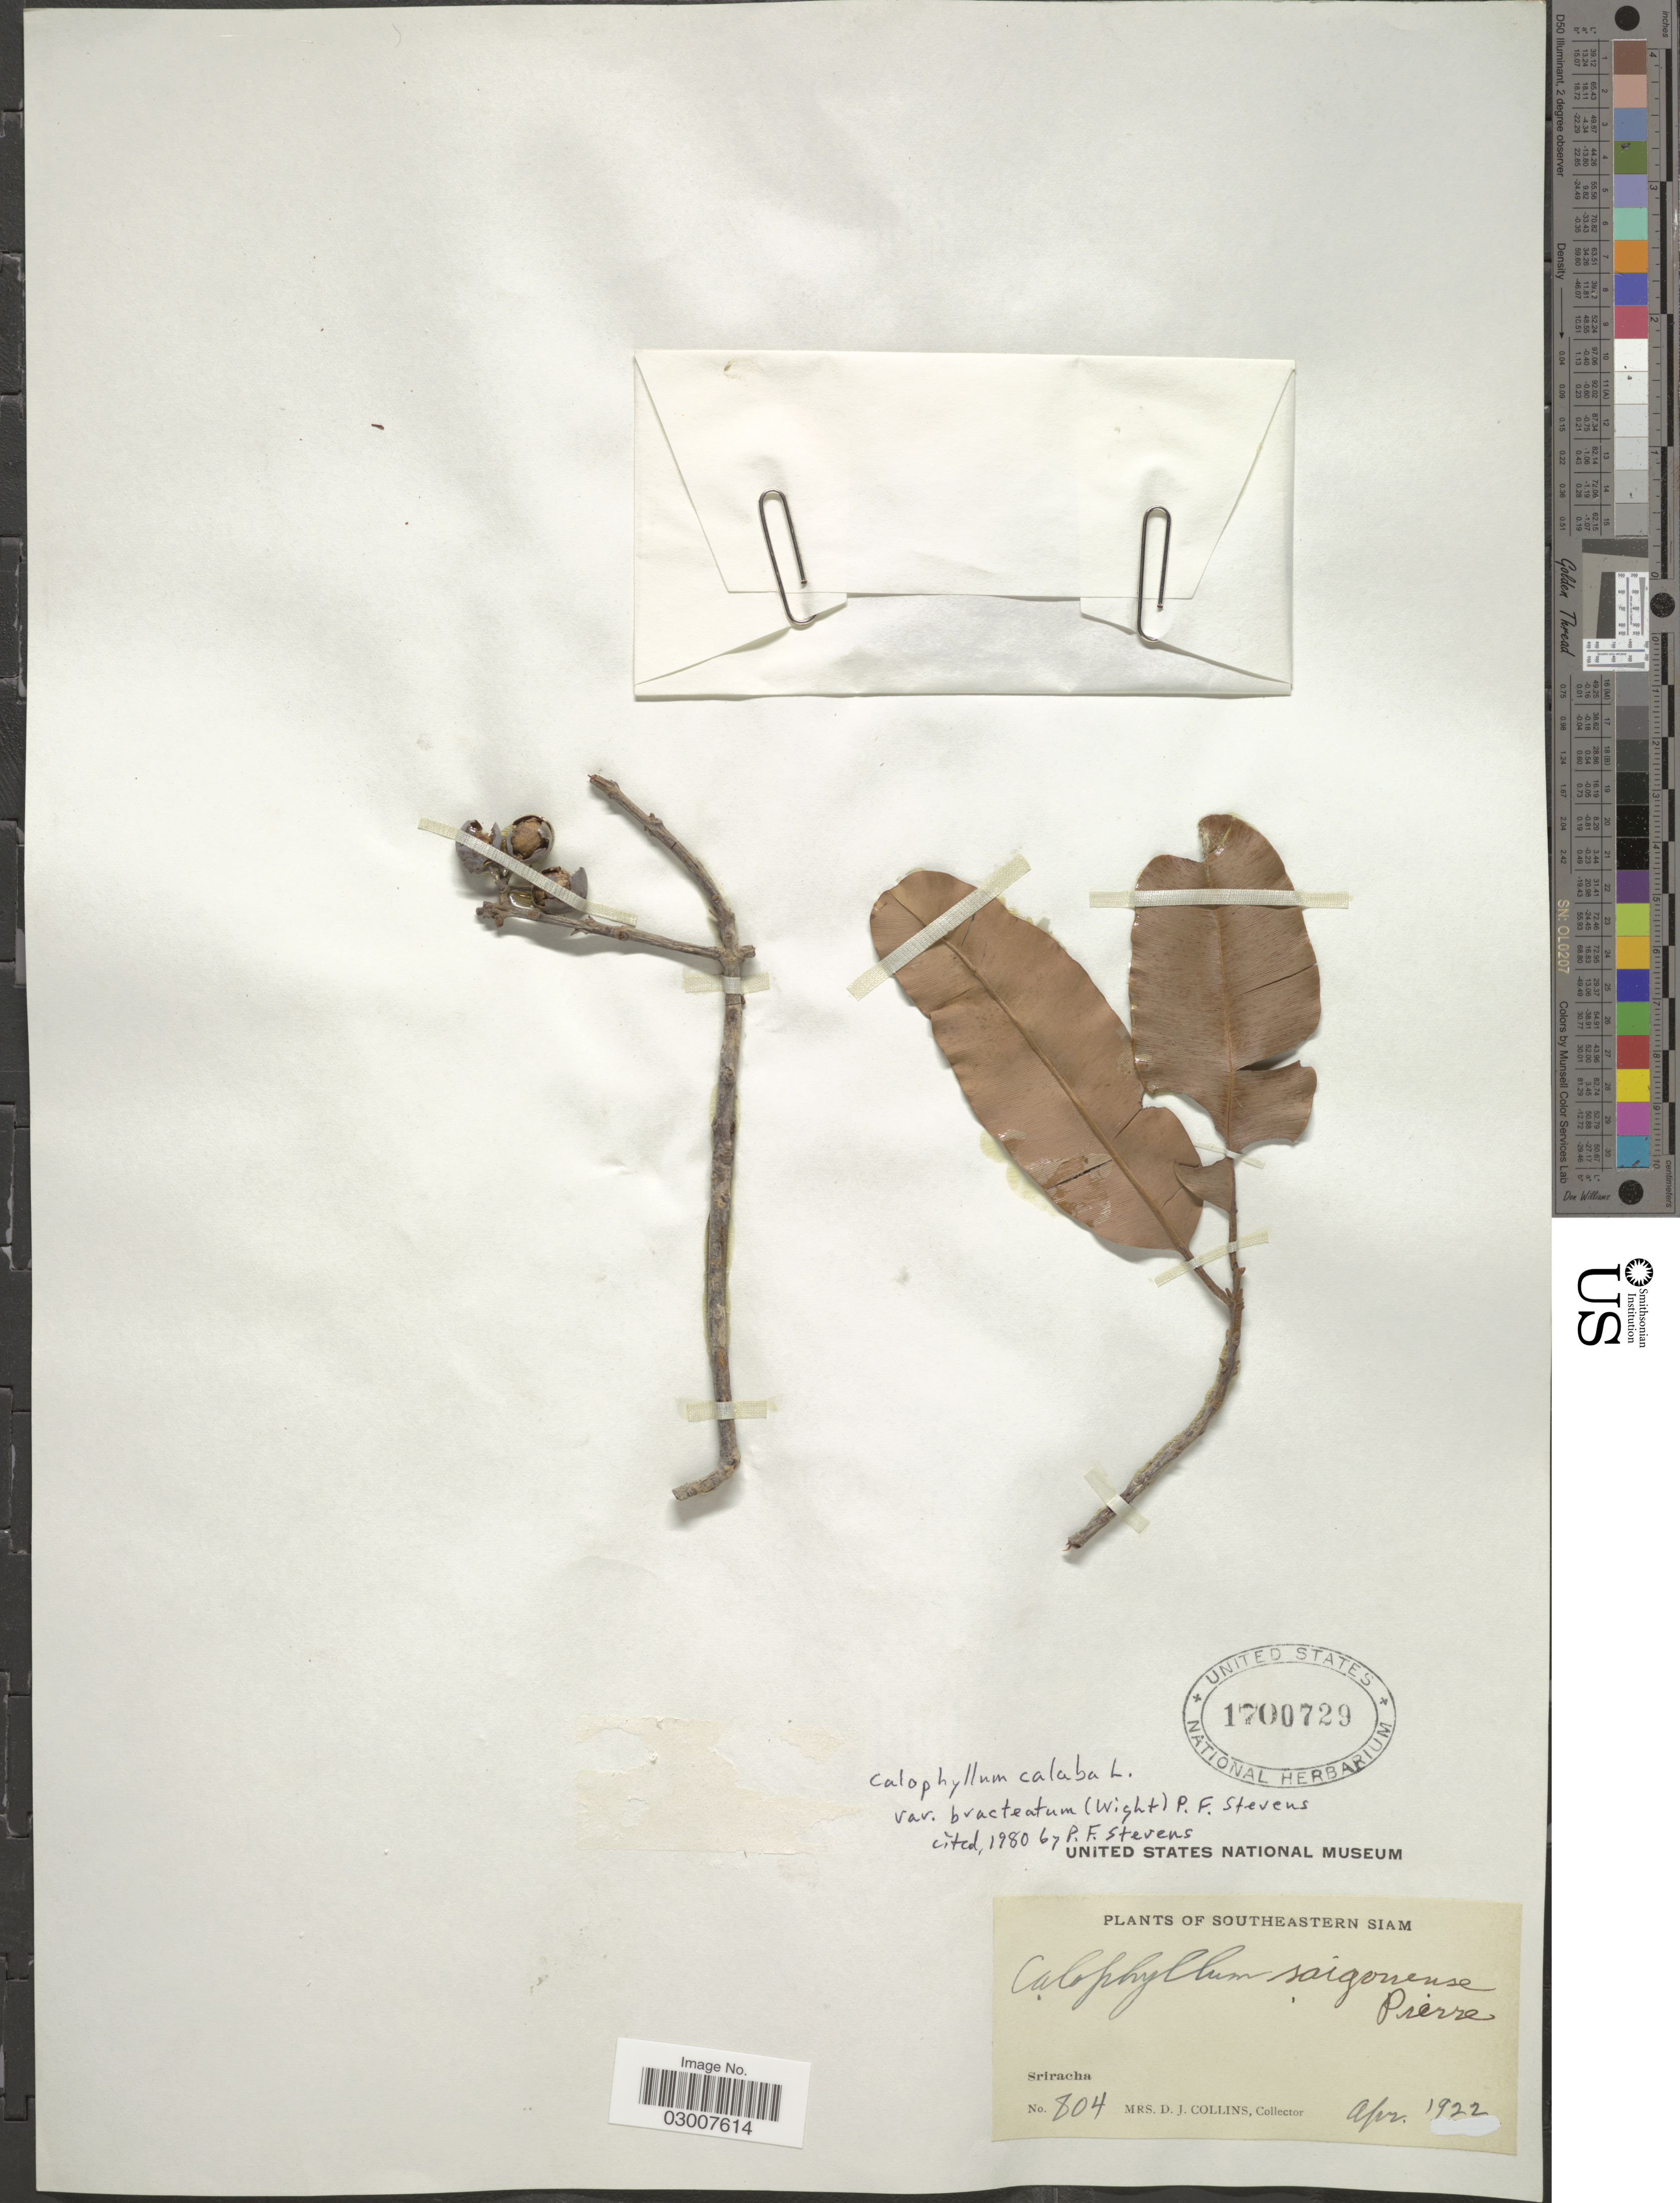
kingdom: Plantae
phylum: Tracheophyta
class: Magnoliopsida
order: Malpighiales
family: Calophyllaceae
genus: Calophyllum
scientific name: Calophyllum calaba var. bracteatum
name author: (Wight) P.F. Stevens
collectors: Mrs. D. J. Collins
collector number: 804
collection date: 1922-04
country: Thailand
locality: Southeastern Siam. Sriracha.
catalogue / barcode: US 1700729